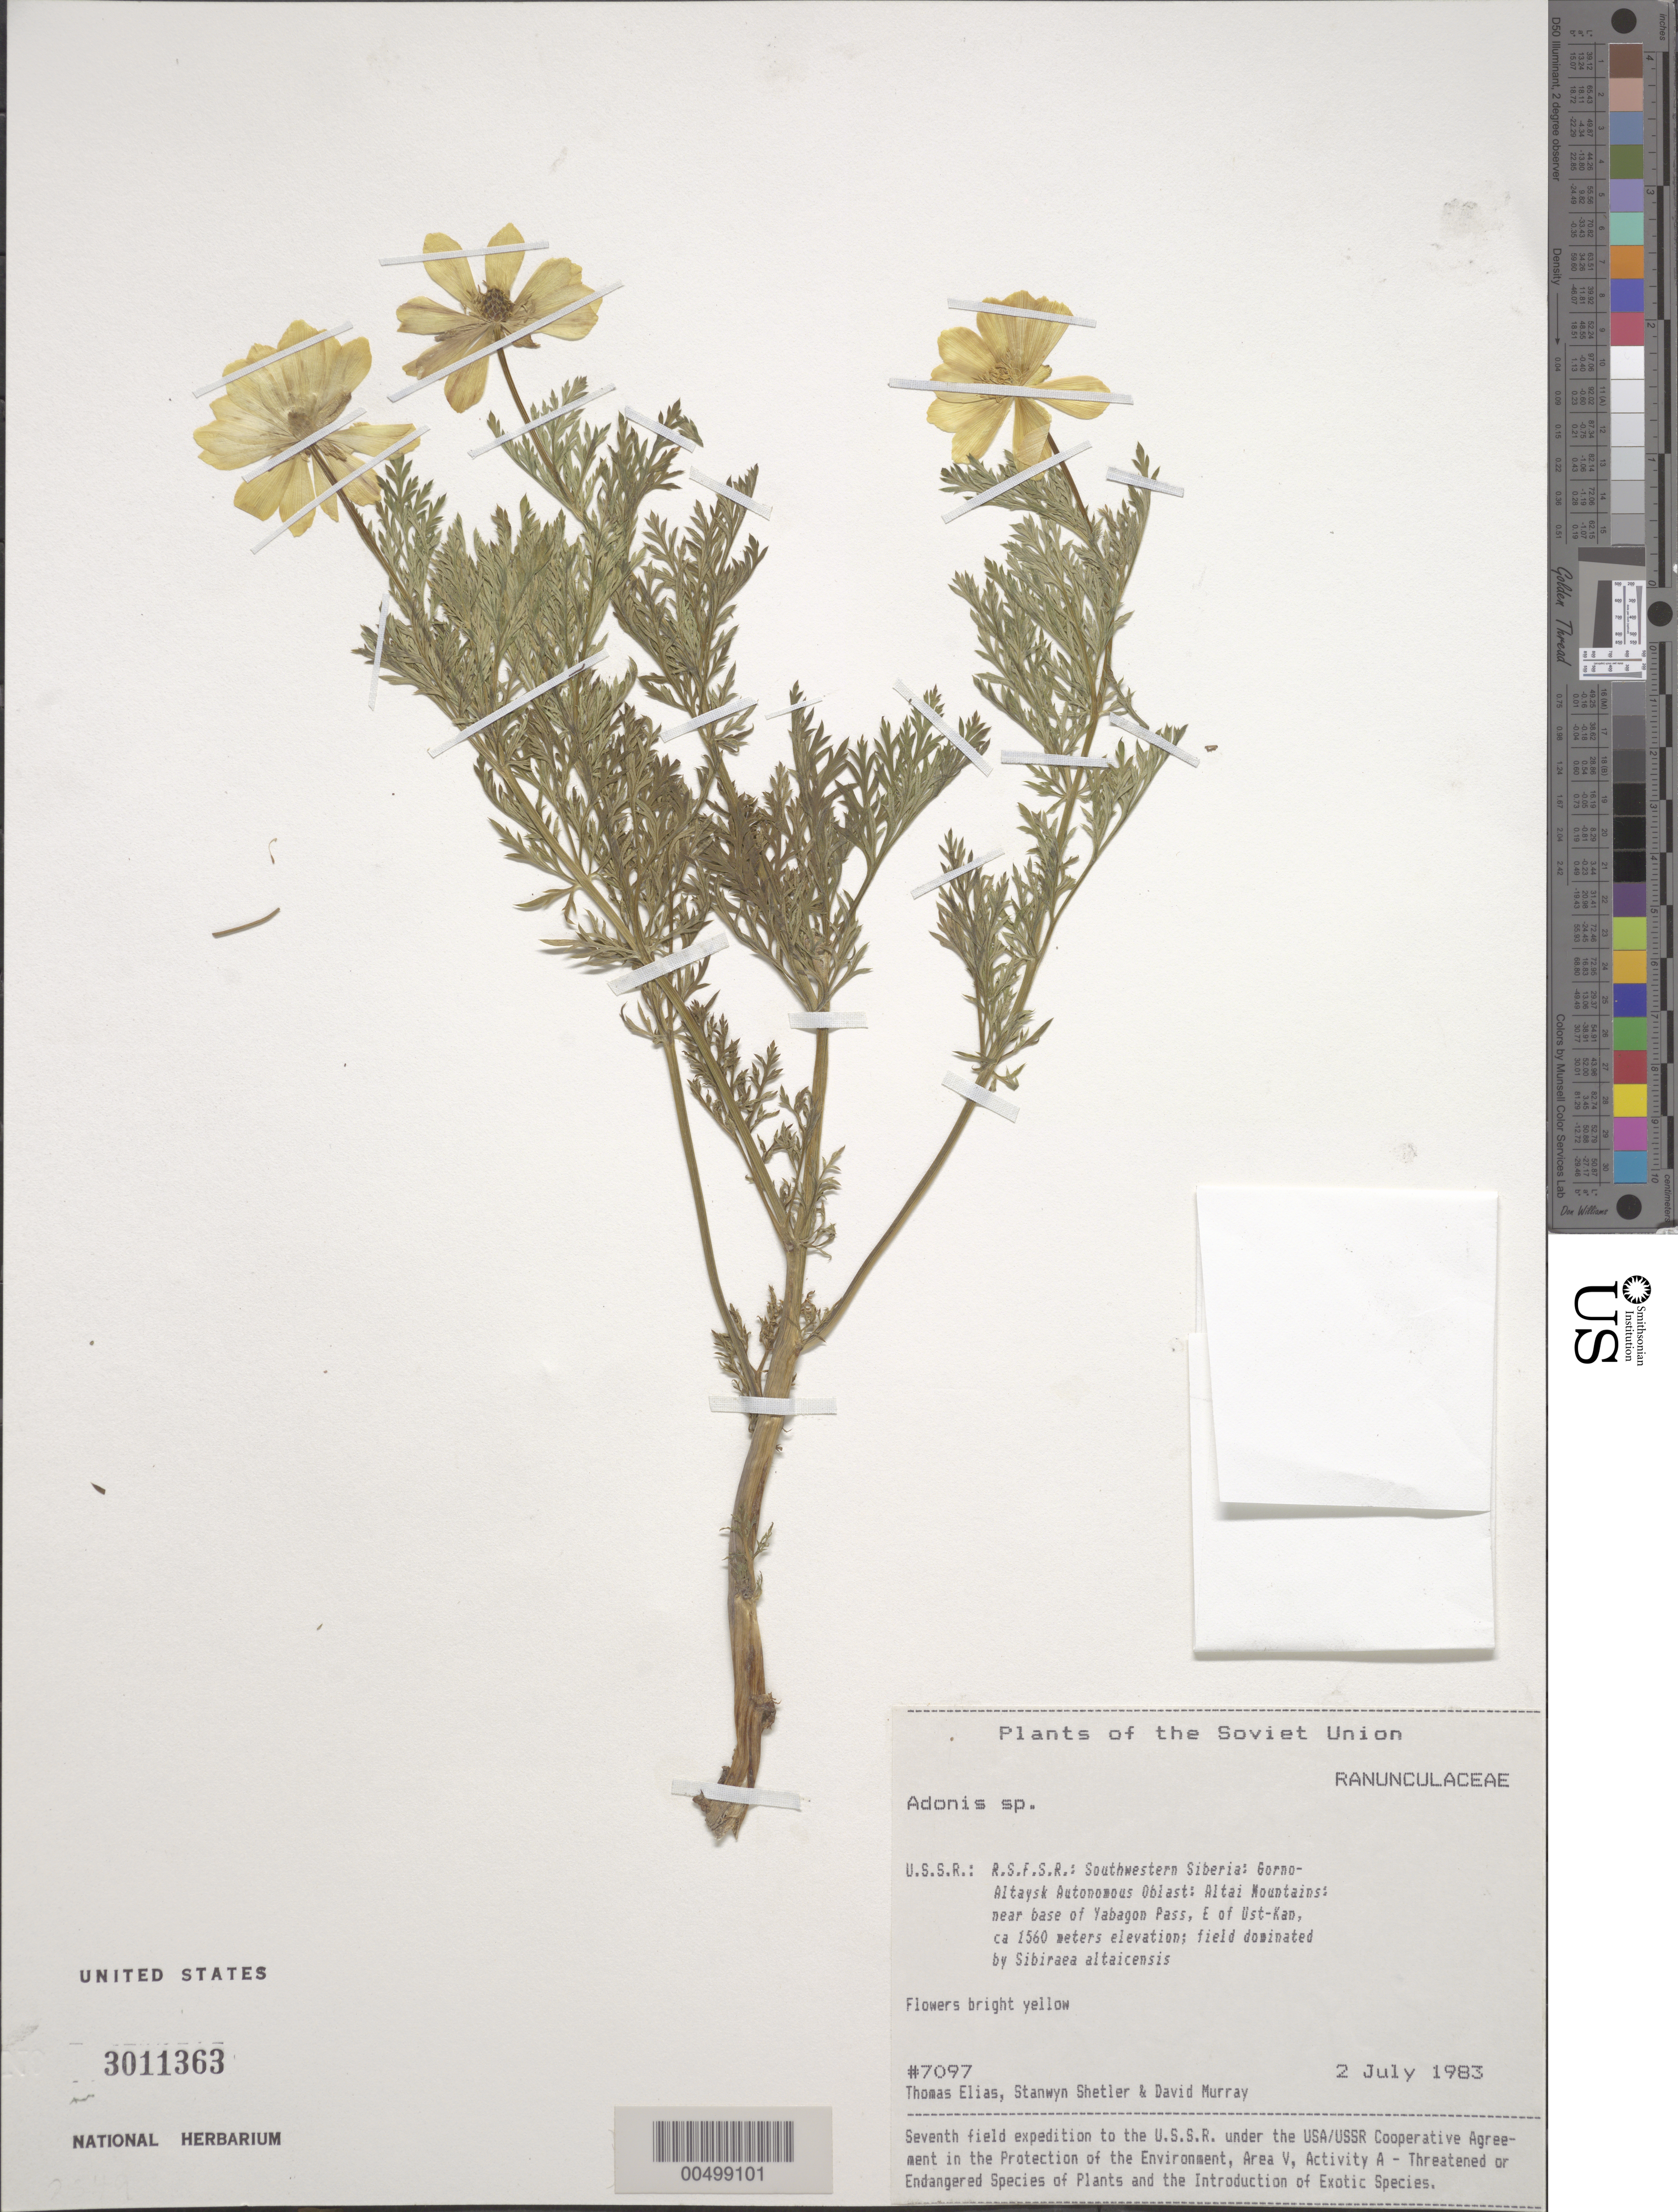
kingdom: Plantae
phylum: Tracheophyta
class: Magnoliopsida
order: Ranunculales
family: Ranunculaceae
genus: Adonis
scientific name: Adonis sp.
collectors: T. Elias, S. Shetler & D. F. Murray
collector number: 7097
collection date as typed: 02 Jul 1983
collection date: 1983-07-02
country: Russian Federation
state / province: Altai Republic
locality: Altai Mountains, near base of Yabagon Pass, E of Ust-Kan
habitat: field dominated by Sibirea altaiensis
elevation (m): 1560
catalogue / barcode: US 3011363